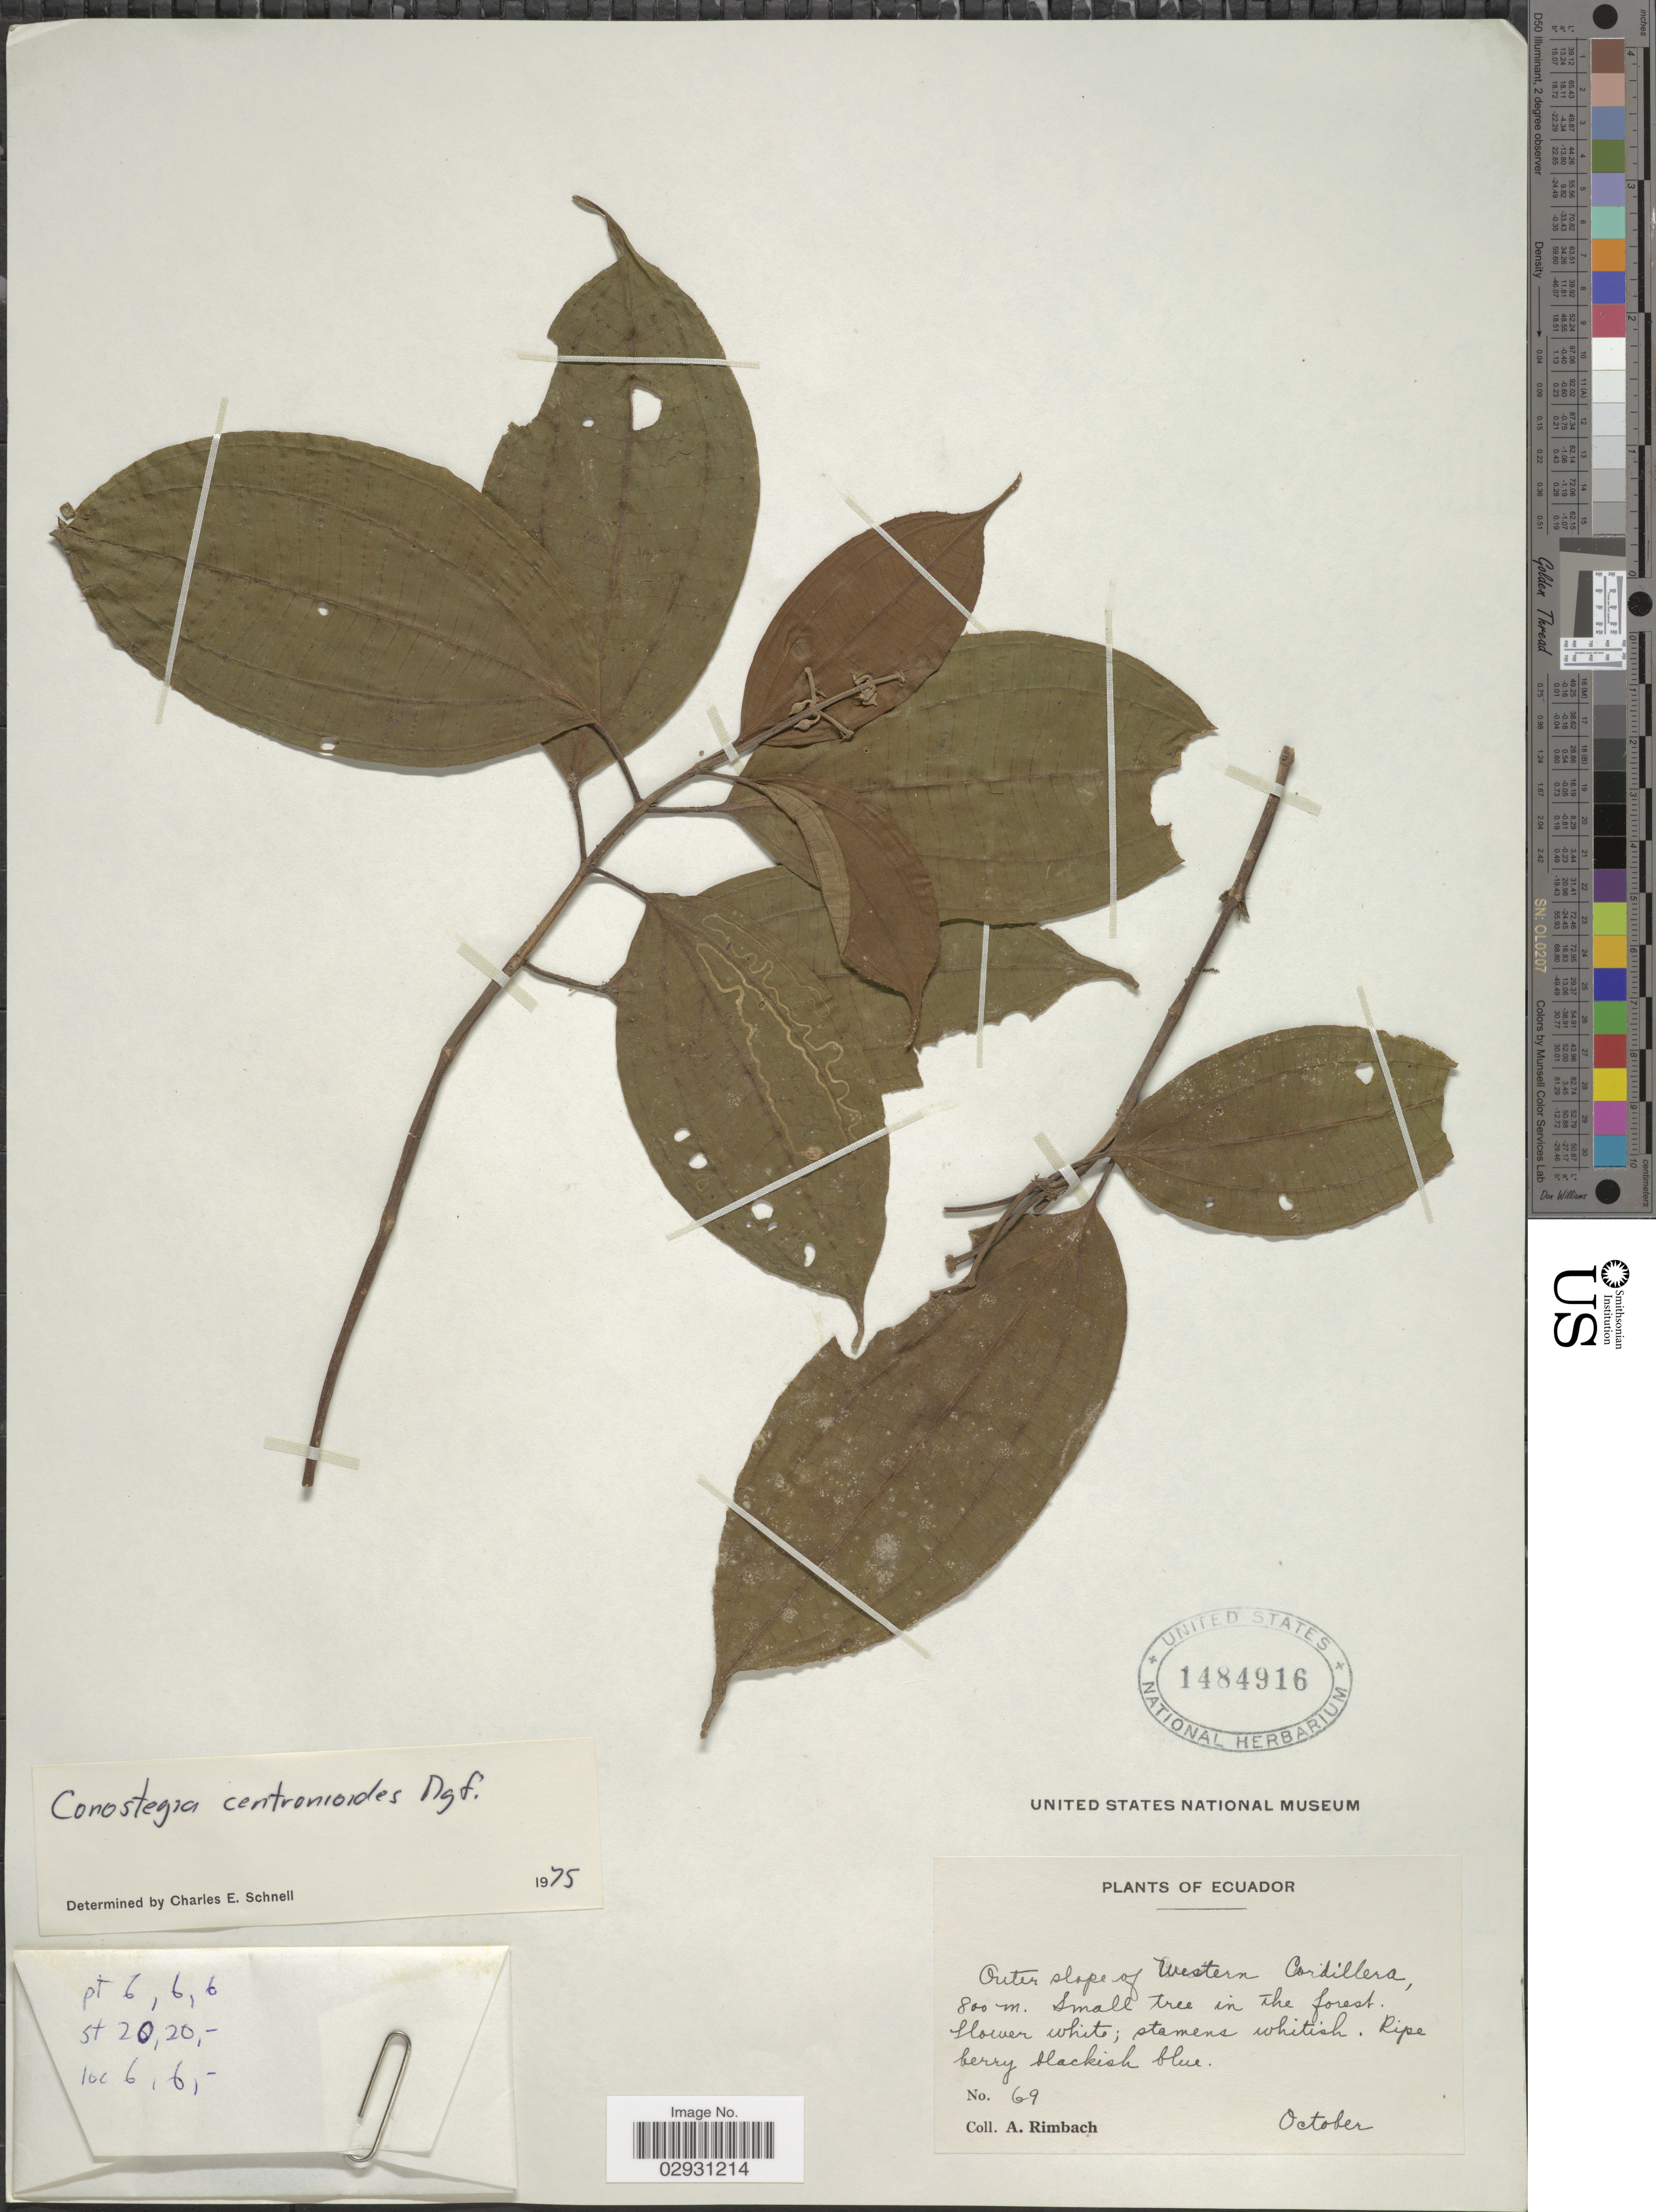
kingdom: Plantae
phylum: Tracheophyta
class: Magnoliopsida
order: Myrtales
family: Melastomataceae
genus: Conostegia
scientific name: Conostegia centronioides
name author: Markgr.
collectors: A. Rimbach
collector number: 69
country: Ecuador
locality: Outer slope of Western Cordillera.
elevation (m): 800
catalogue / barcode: US 1484916